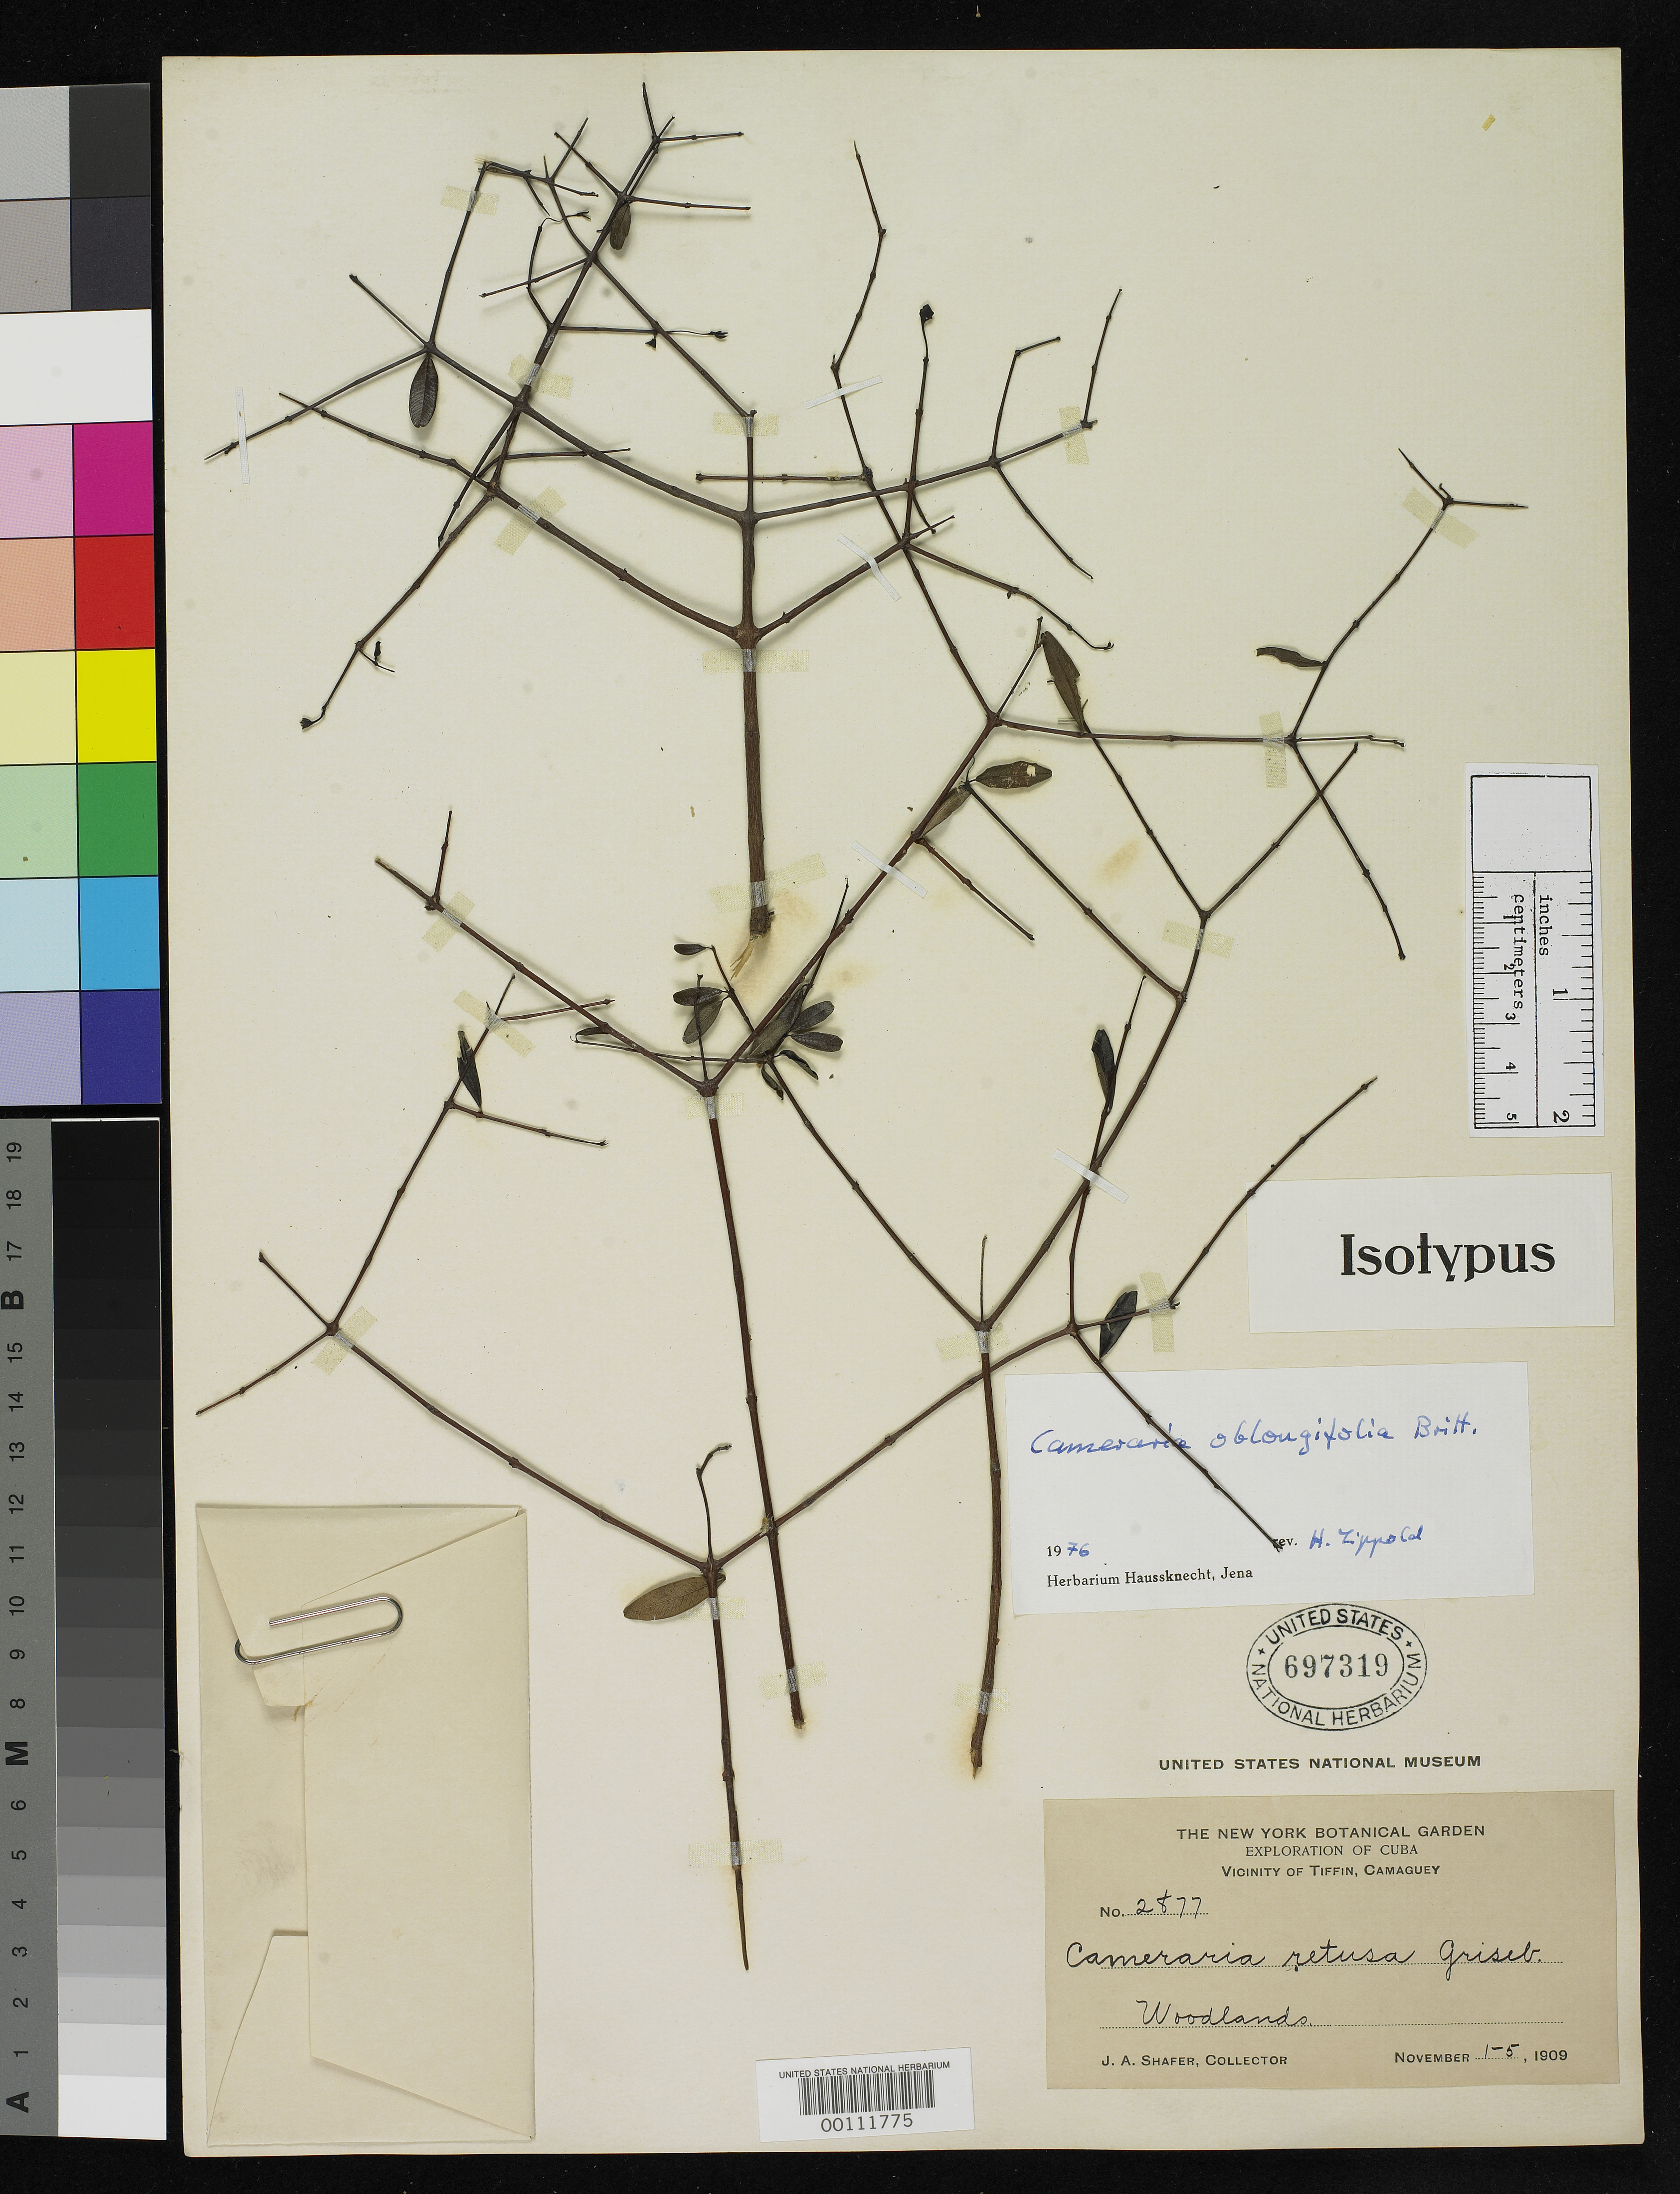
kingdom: Plantae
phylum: Tracheophyta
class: Magnoliopsida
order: Gentianales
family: Apocynaceae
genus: Cameraria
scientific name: Cameraria oblongifolia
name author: Britton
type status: Isotype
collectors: J. A. Shafer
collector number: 2877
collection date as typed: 01 Nov 1909 to 05 Nov 1909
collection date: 1909-11-01/1909-11-05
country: Cuba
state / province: Camagüey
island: Greater Antilles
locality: Near Tiffin.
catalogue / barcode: US 697319